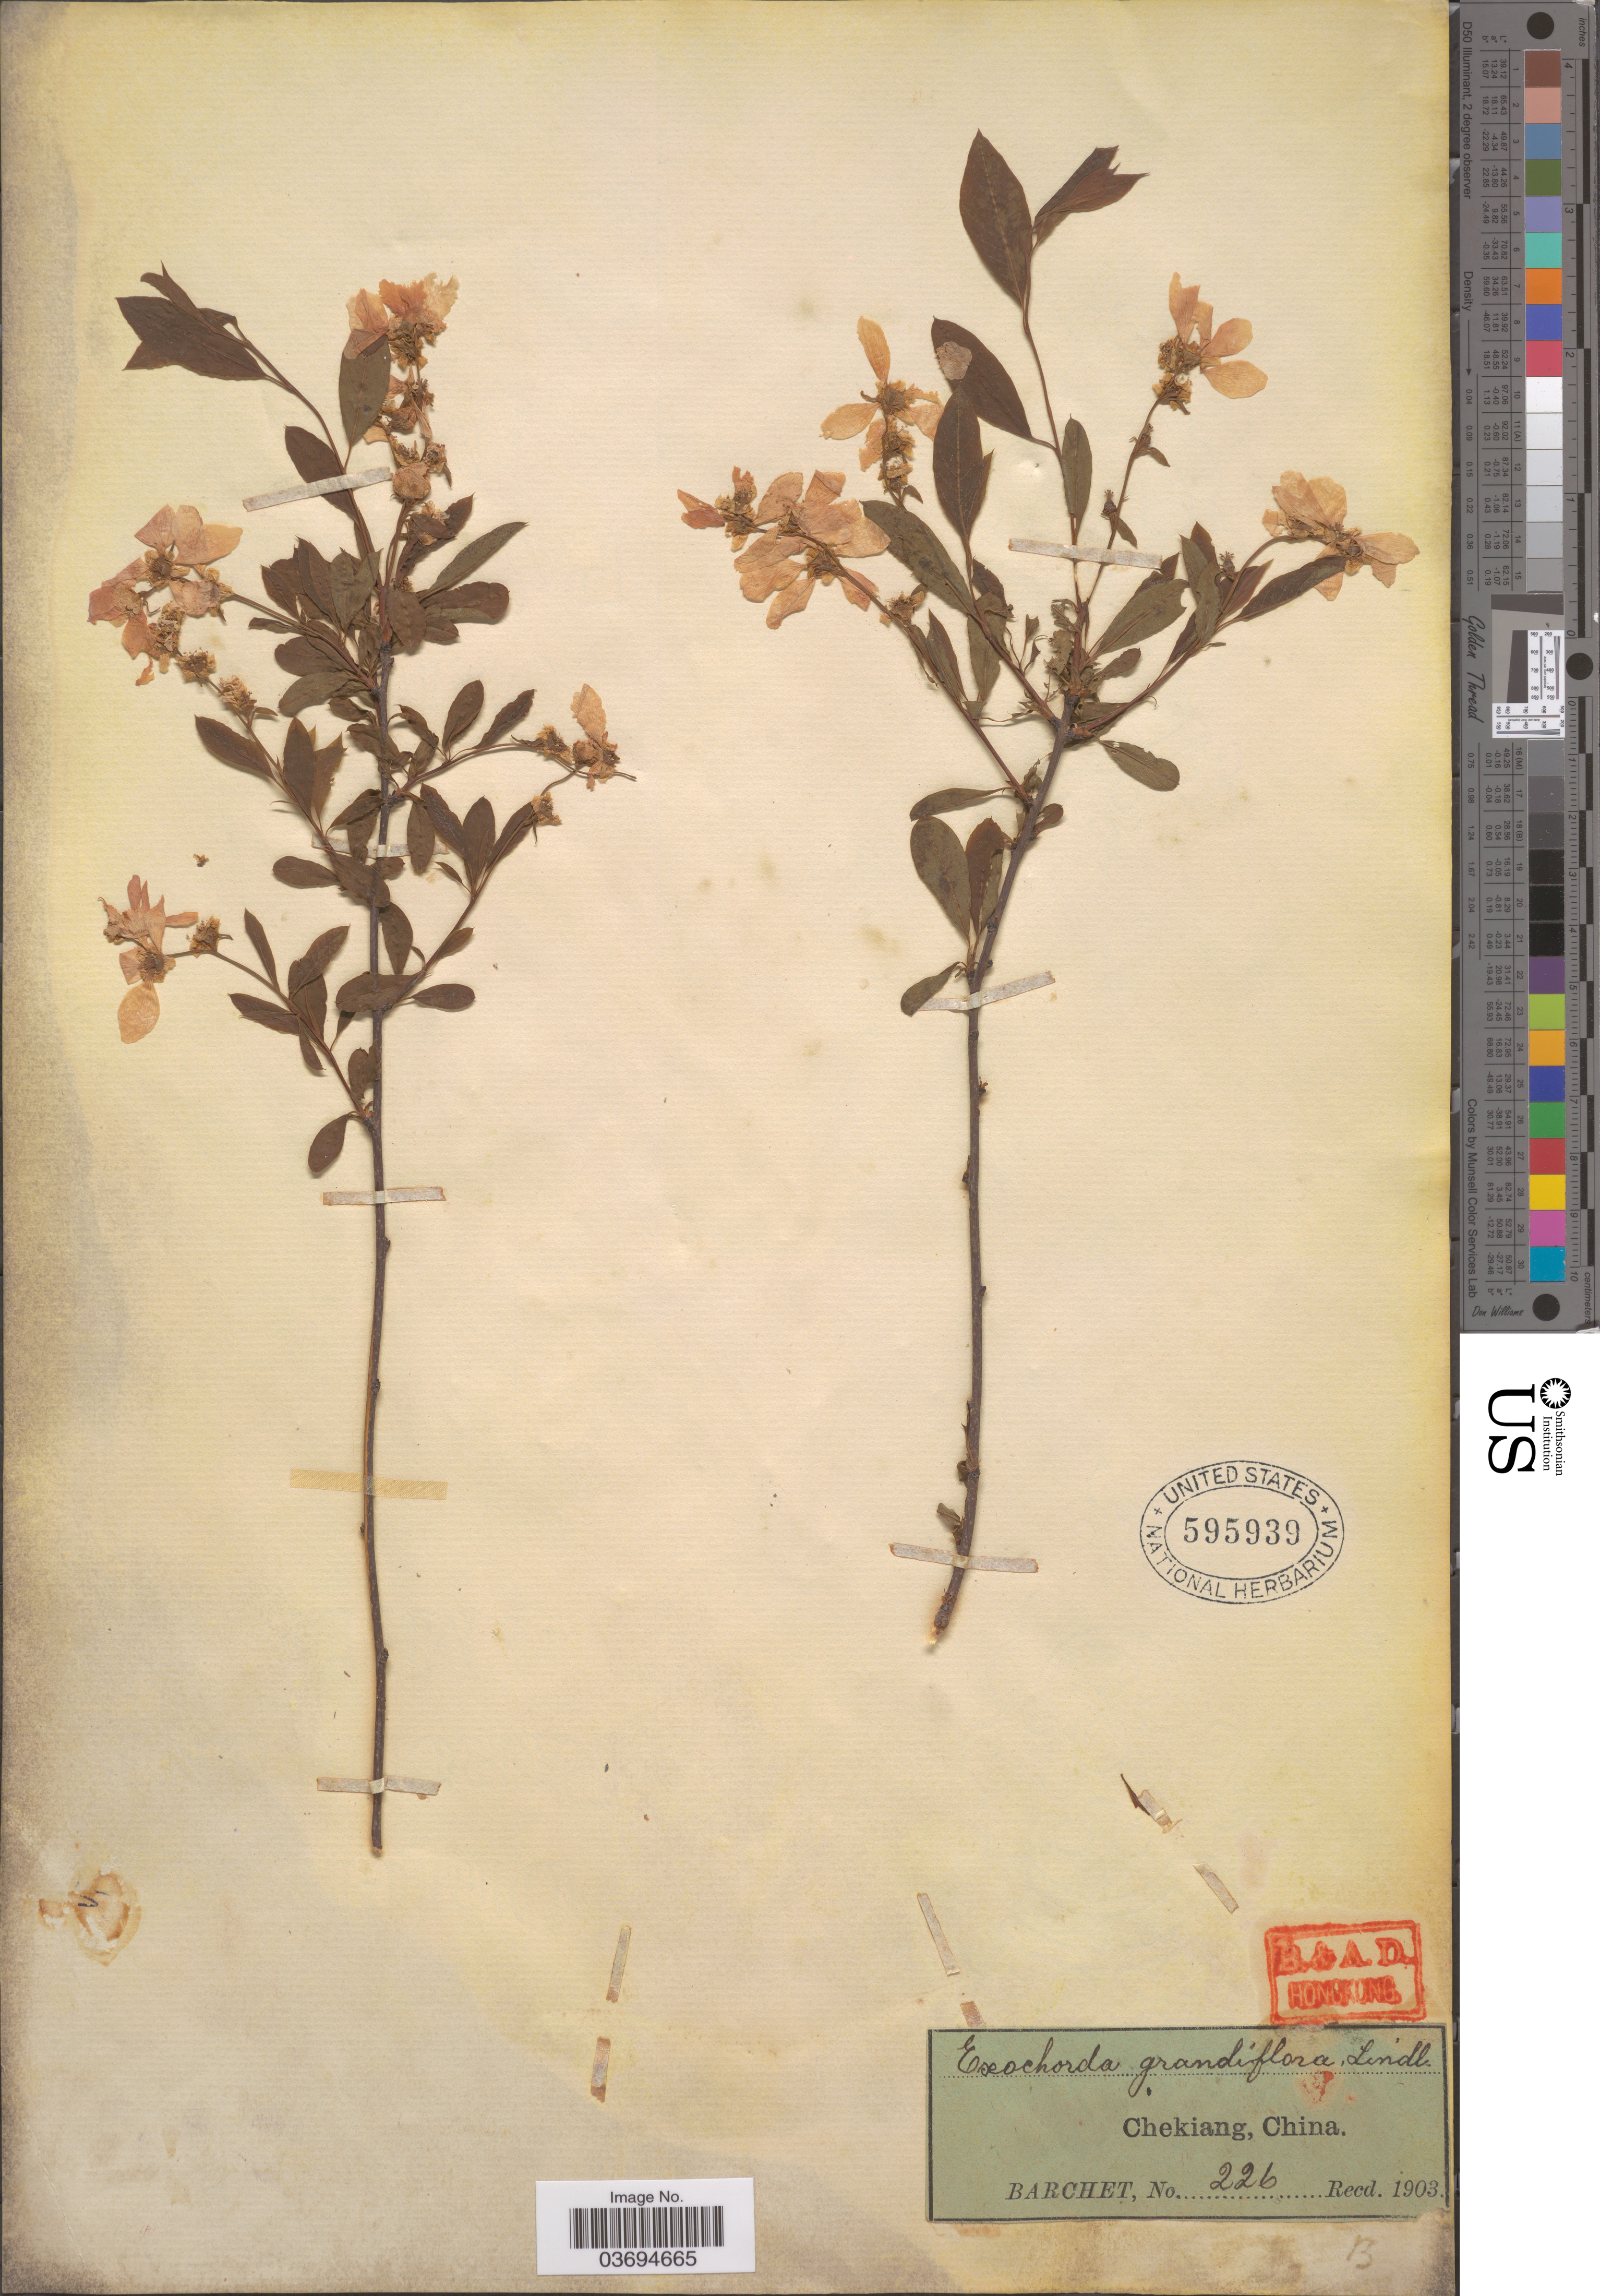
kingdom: Plantae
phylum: Tracheophyta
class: Magnoliopsida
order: Rosales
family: Rosaceae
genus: Exochorda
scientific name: Exochorda racemosa subsp. racemosa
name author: (Fortune ex Lindl.) Rehder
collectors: Barchet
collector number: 226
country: China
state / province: Zhejiang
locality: Chekiang.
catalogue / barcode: US 595939